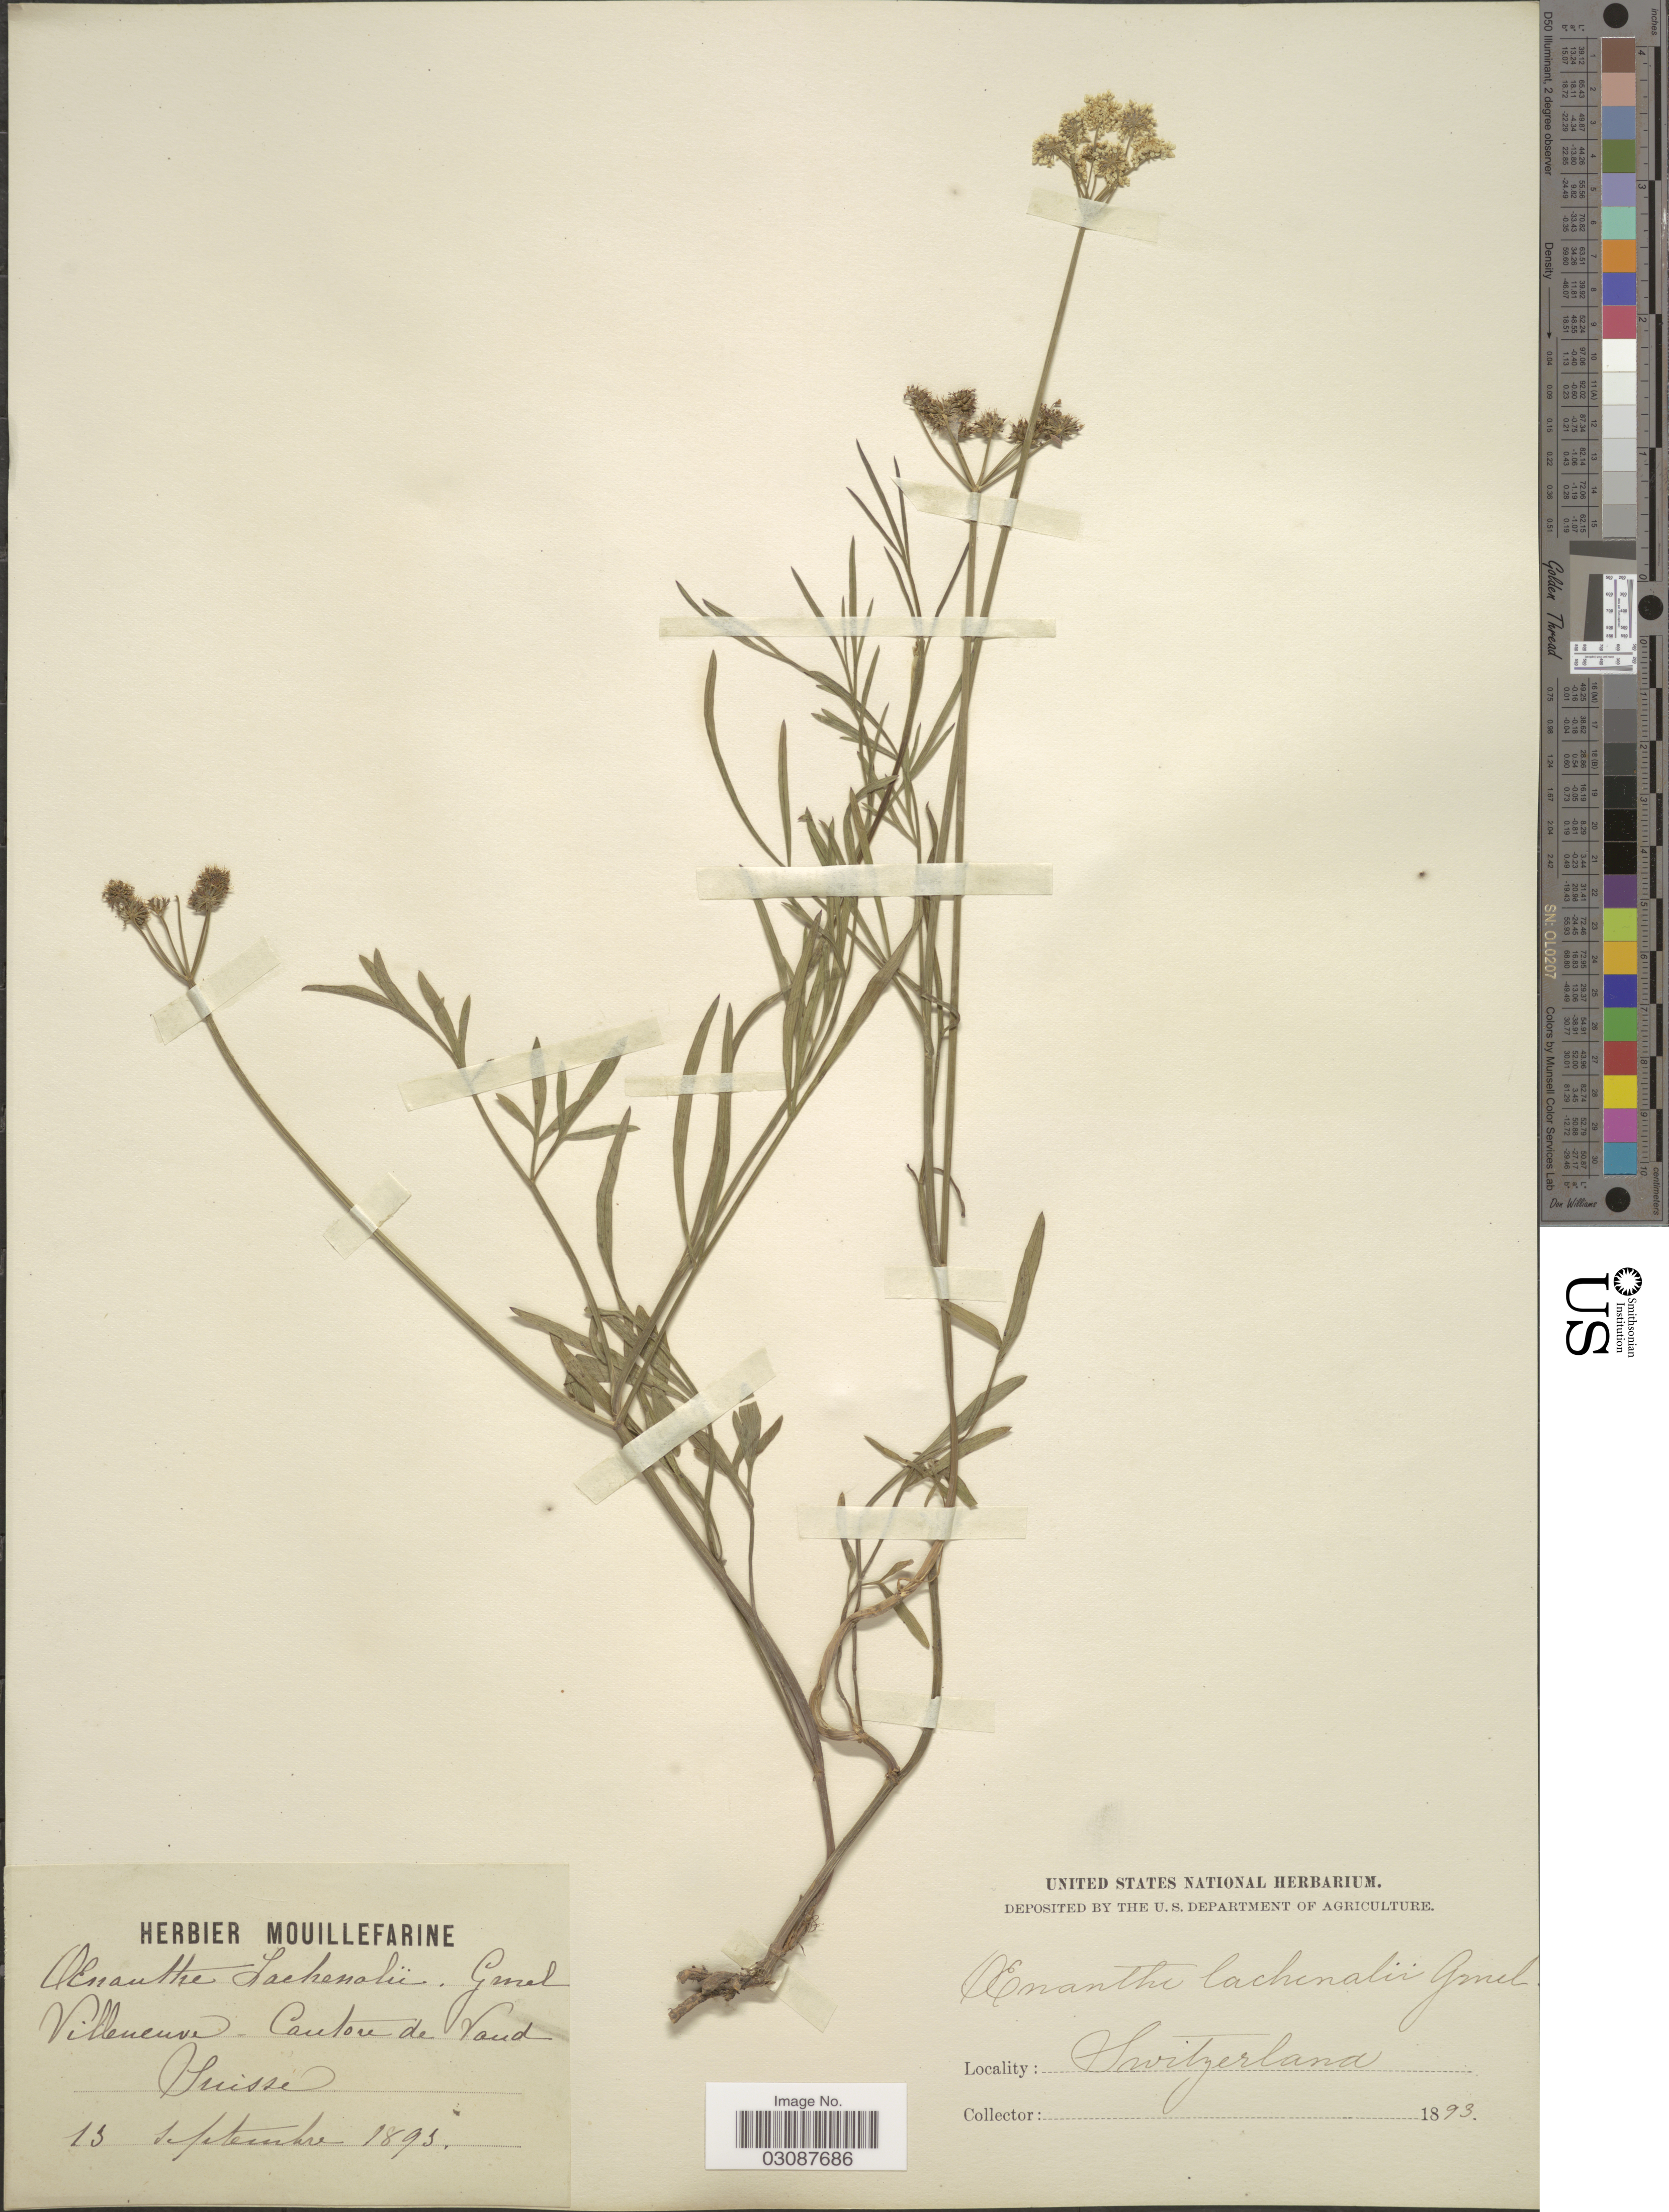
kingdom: Plantae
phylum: Tracheophyta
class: Magnoliopsida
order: Apiales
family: Apiaceae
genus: Oenanthe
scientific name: Oenanthe lachenalii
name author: C.C. Gmel.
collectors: A. Mouillefarine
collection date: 1893-09-13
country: Switzerland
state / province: Vaud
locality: Villeneuve, Canton de Vaud, Suisse.